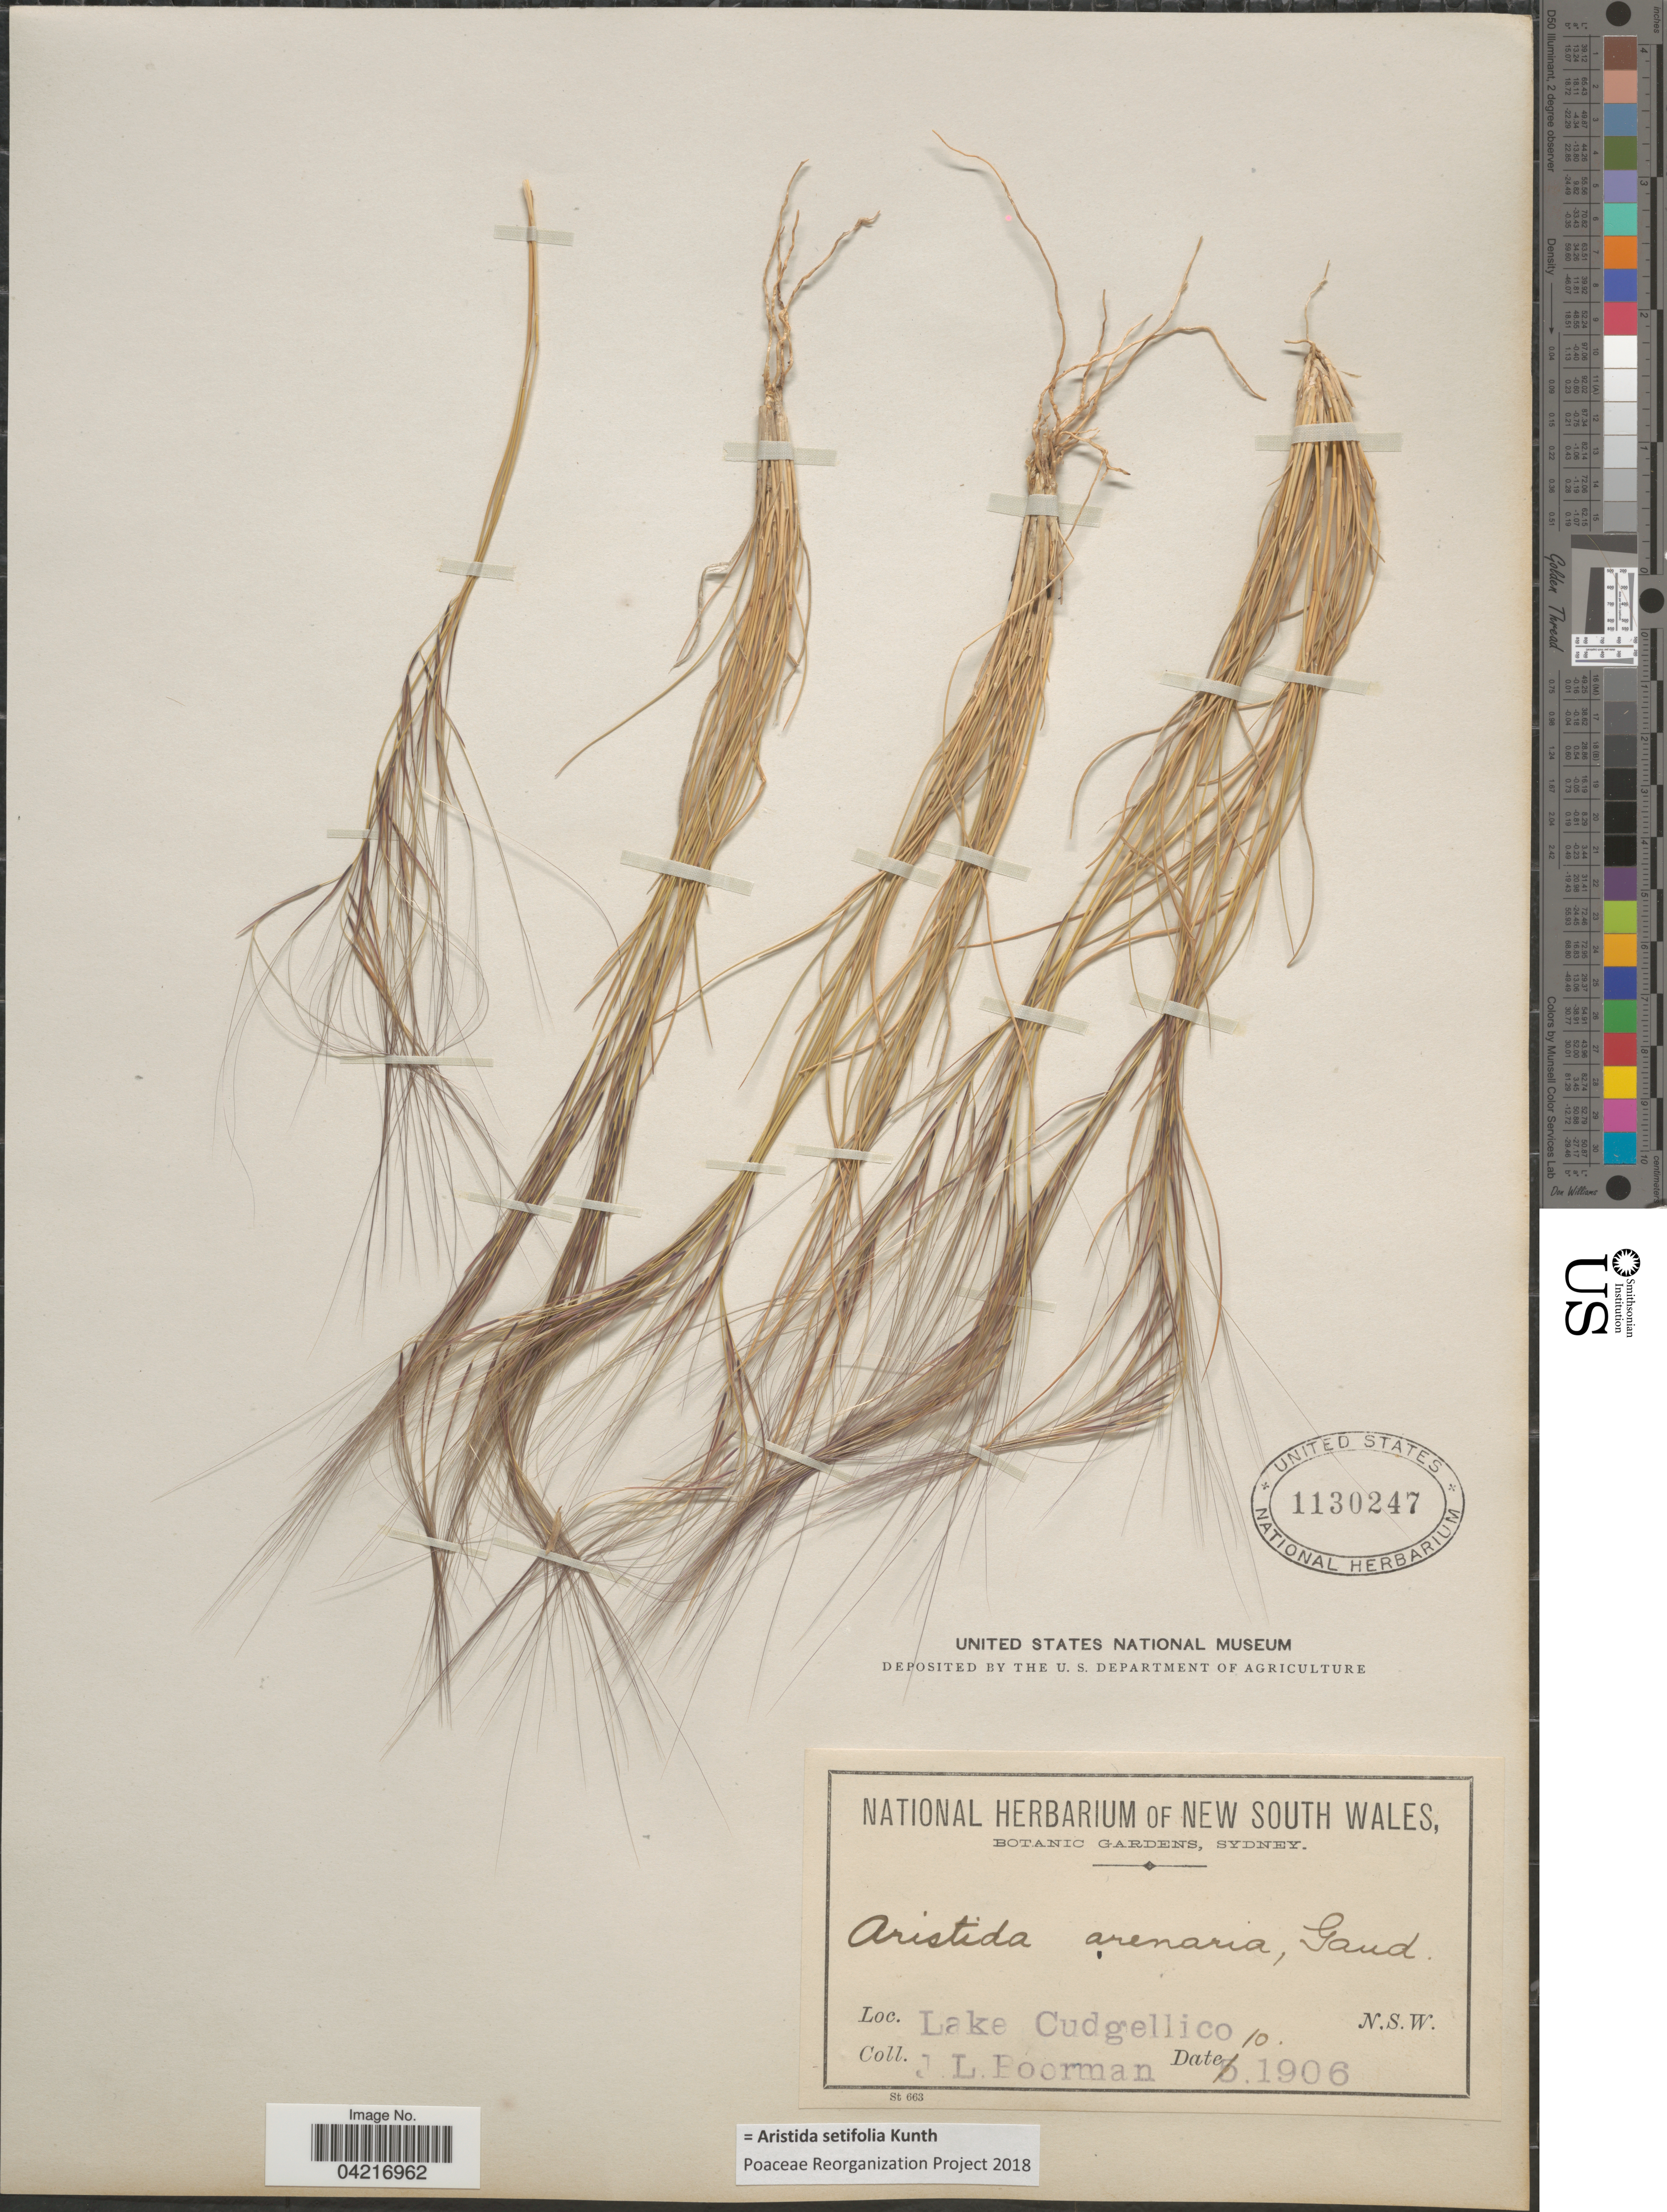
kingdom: Plantae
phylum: Tracheophyta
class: Liliopsida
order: Poales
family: Poaceae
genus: Aristida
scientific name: Aristida setifolia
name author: Kunth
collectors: J. Boorman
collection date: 1906-10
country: Australia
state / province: New South Wales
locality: Lake Cudgellico.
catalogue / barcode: US 1130247